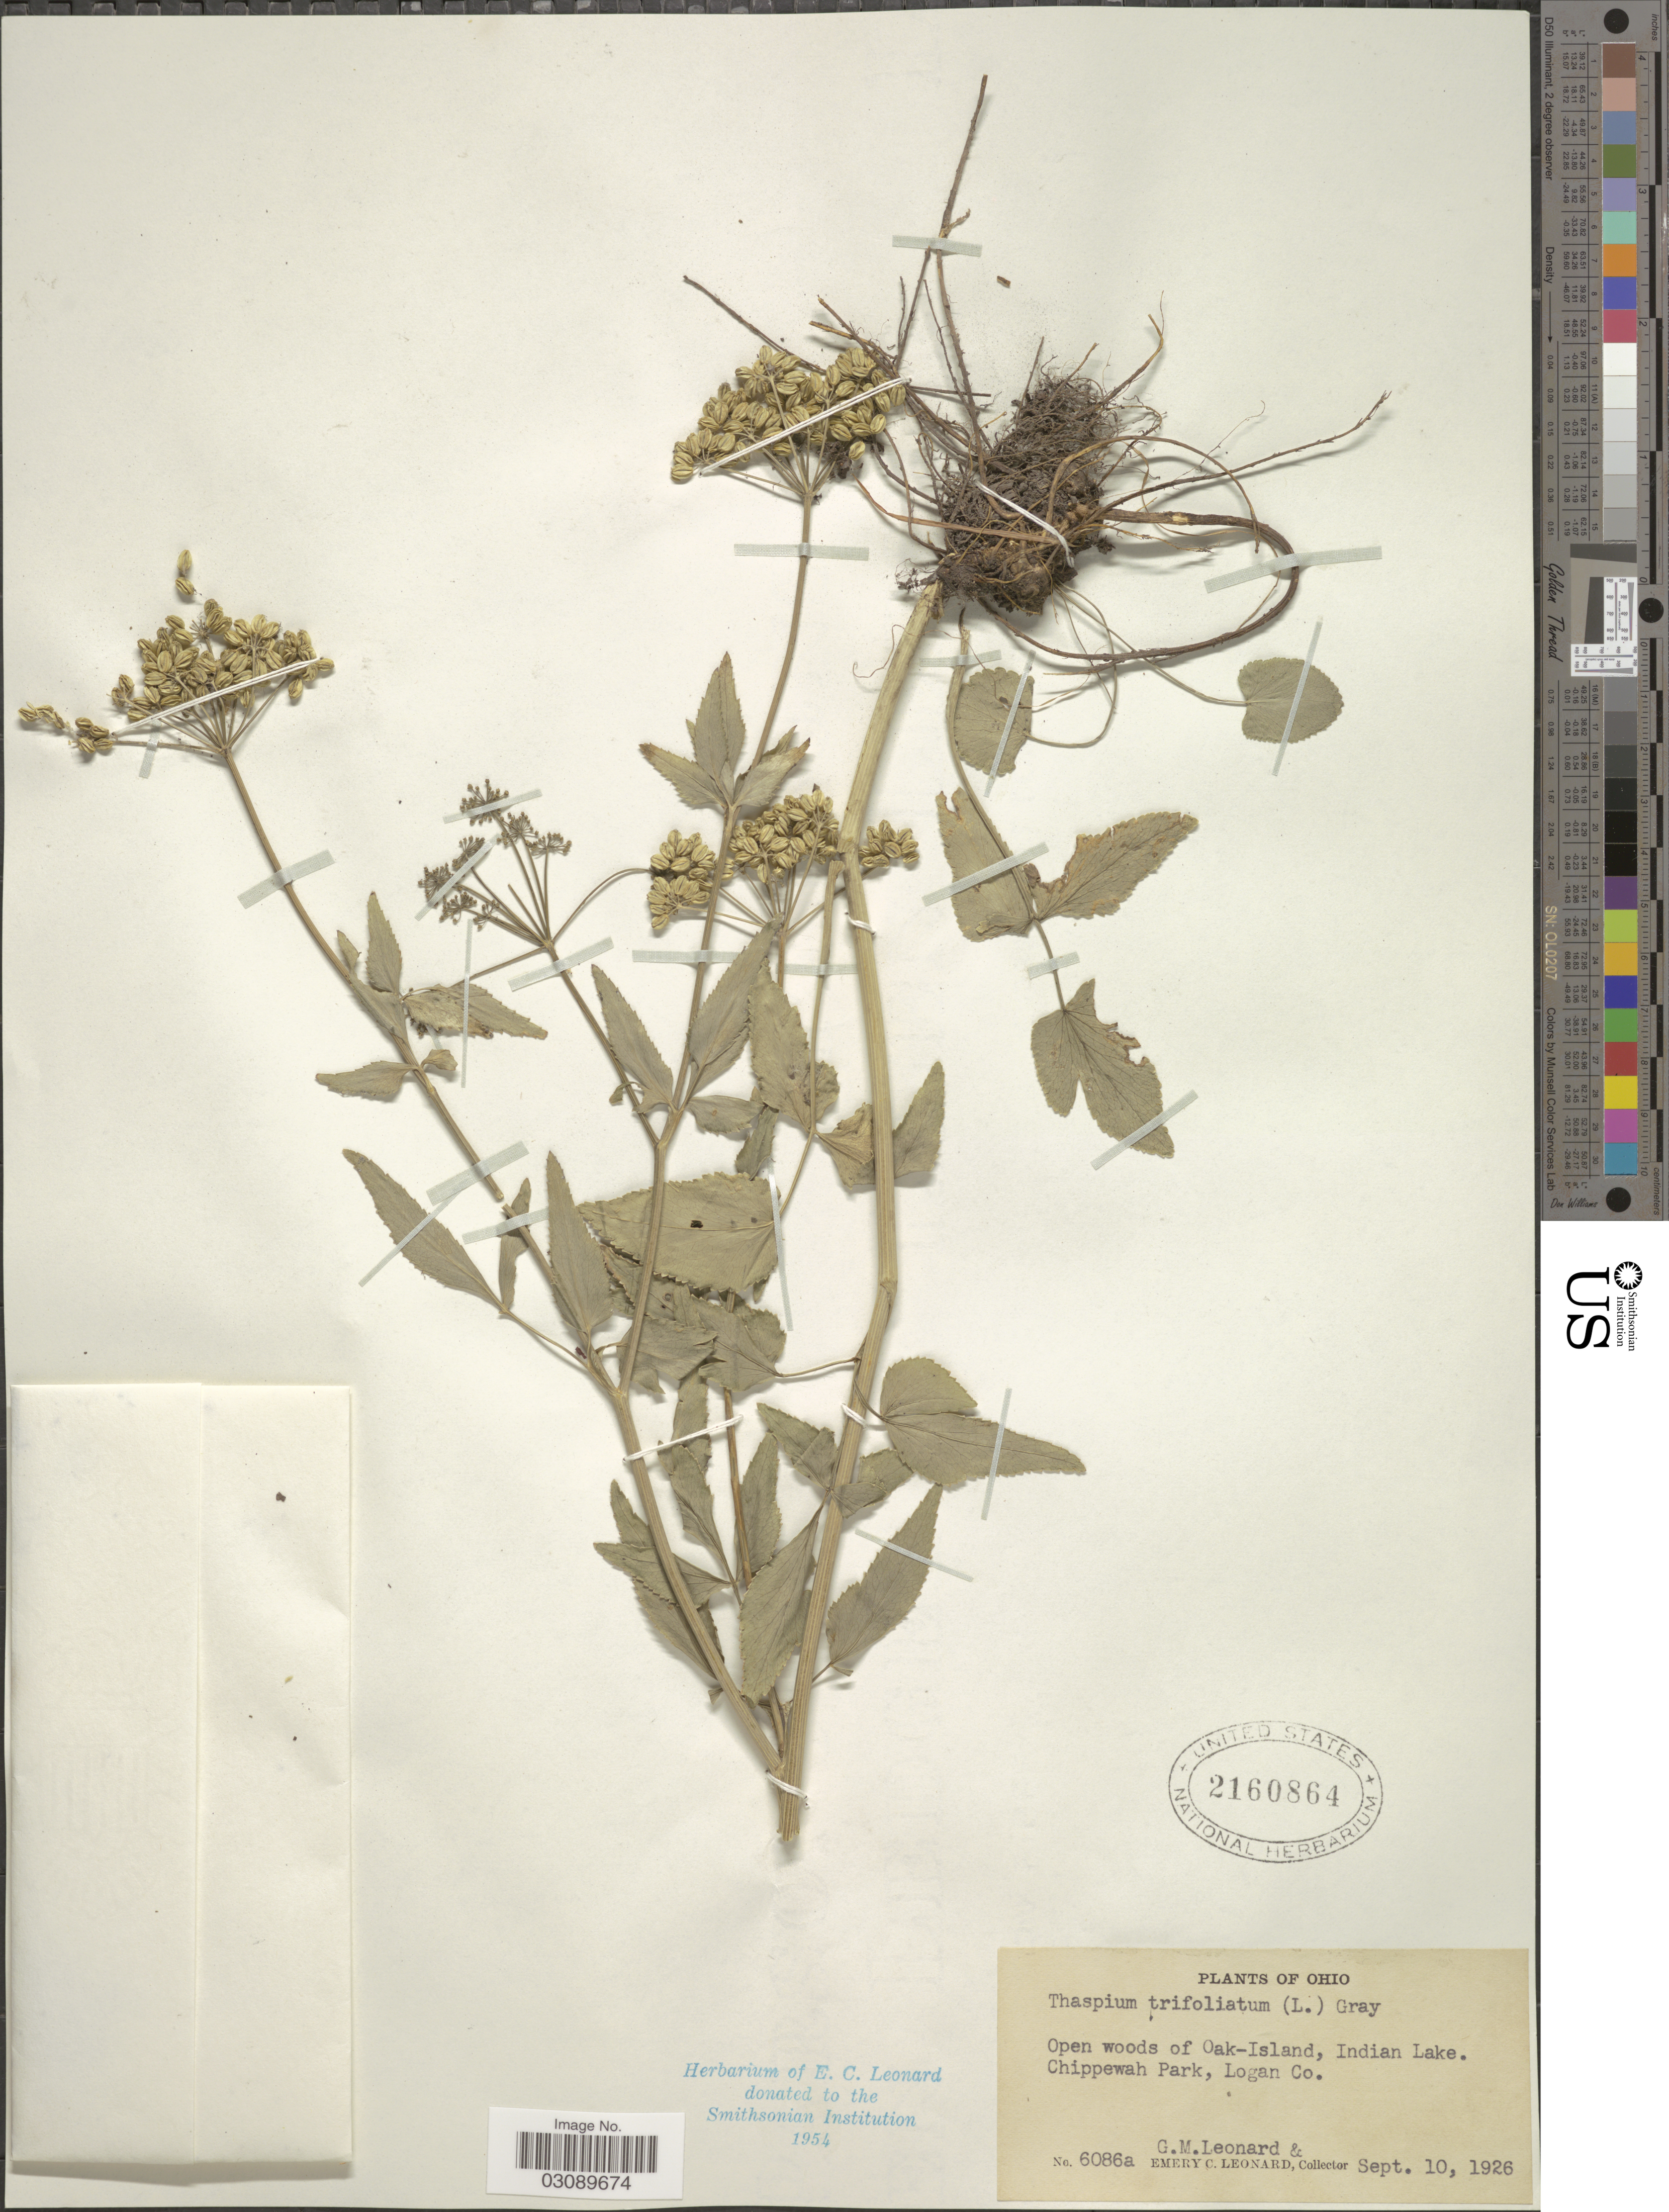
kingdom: Plantae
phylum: Tracheophyta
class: Magnoliopsida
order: Apiales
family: Apiaceae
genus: Thaspium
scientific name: Thaspium trifoliatum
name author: (L.) A. Gray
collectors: G. M. Leonard & E. C. Leonard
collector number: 6086a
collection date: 1926-09-10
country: United States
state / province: Ohio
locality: Open woods of Oak-Island, Indian Lake. Chippewah Park, Logan Co.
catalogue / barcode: US 2160864